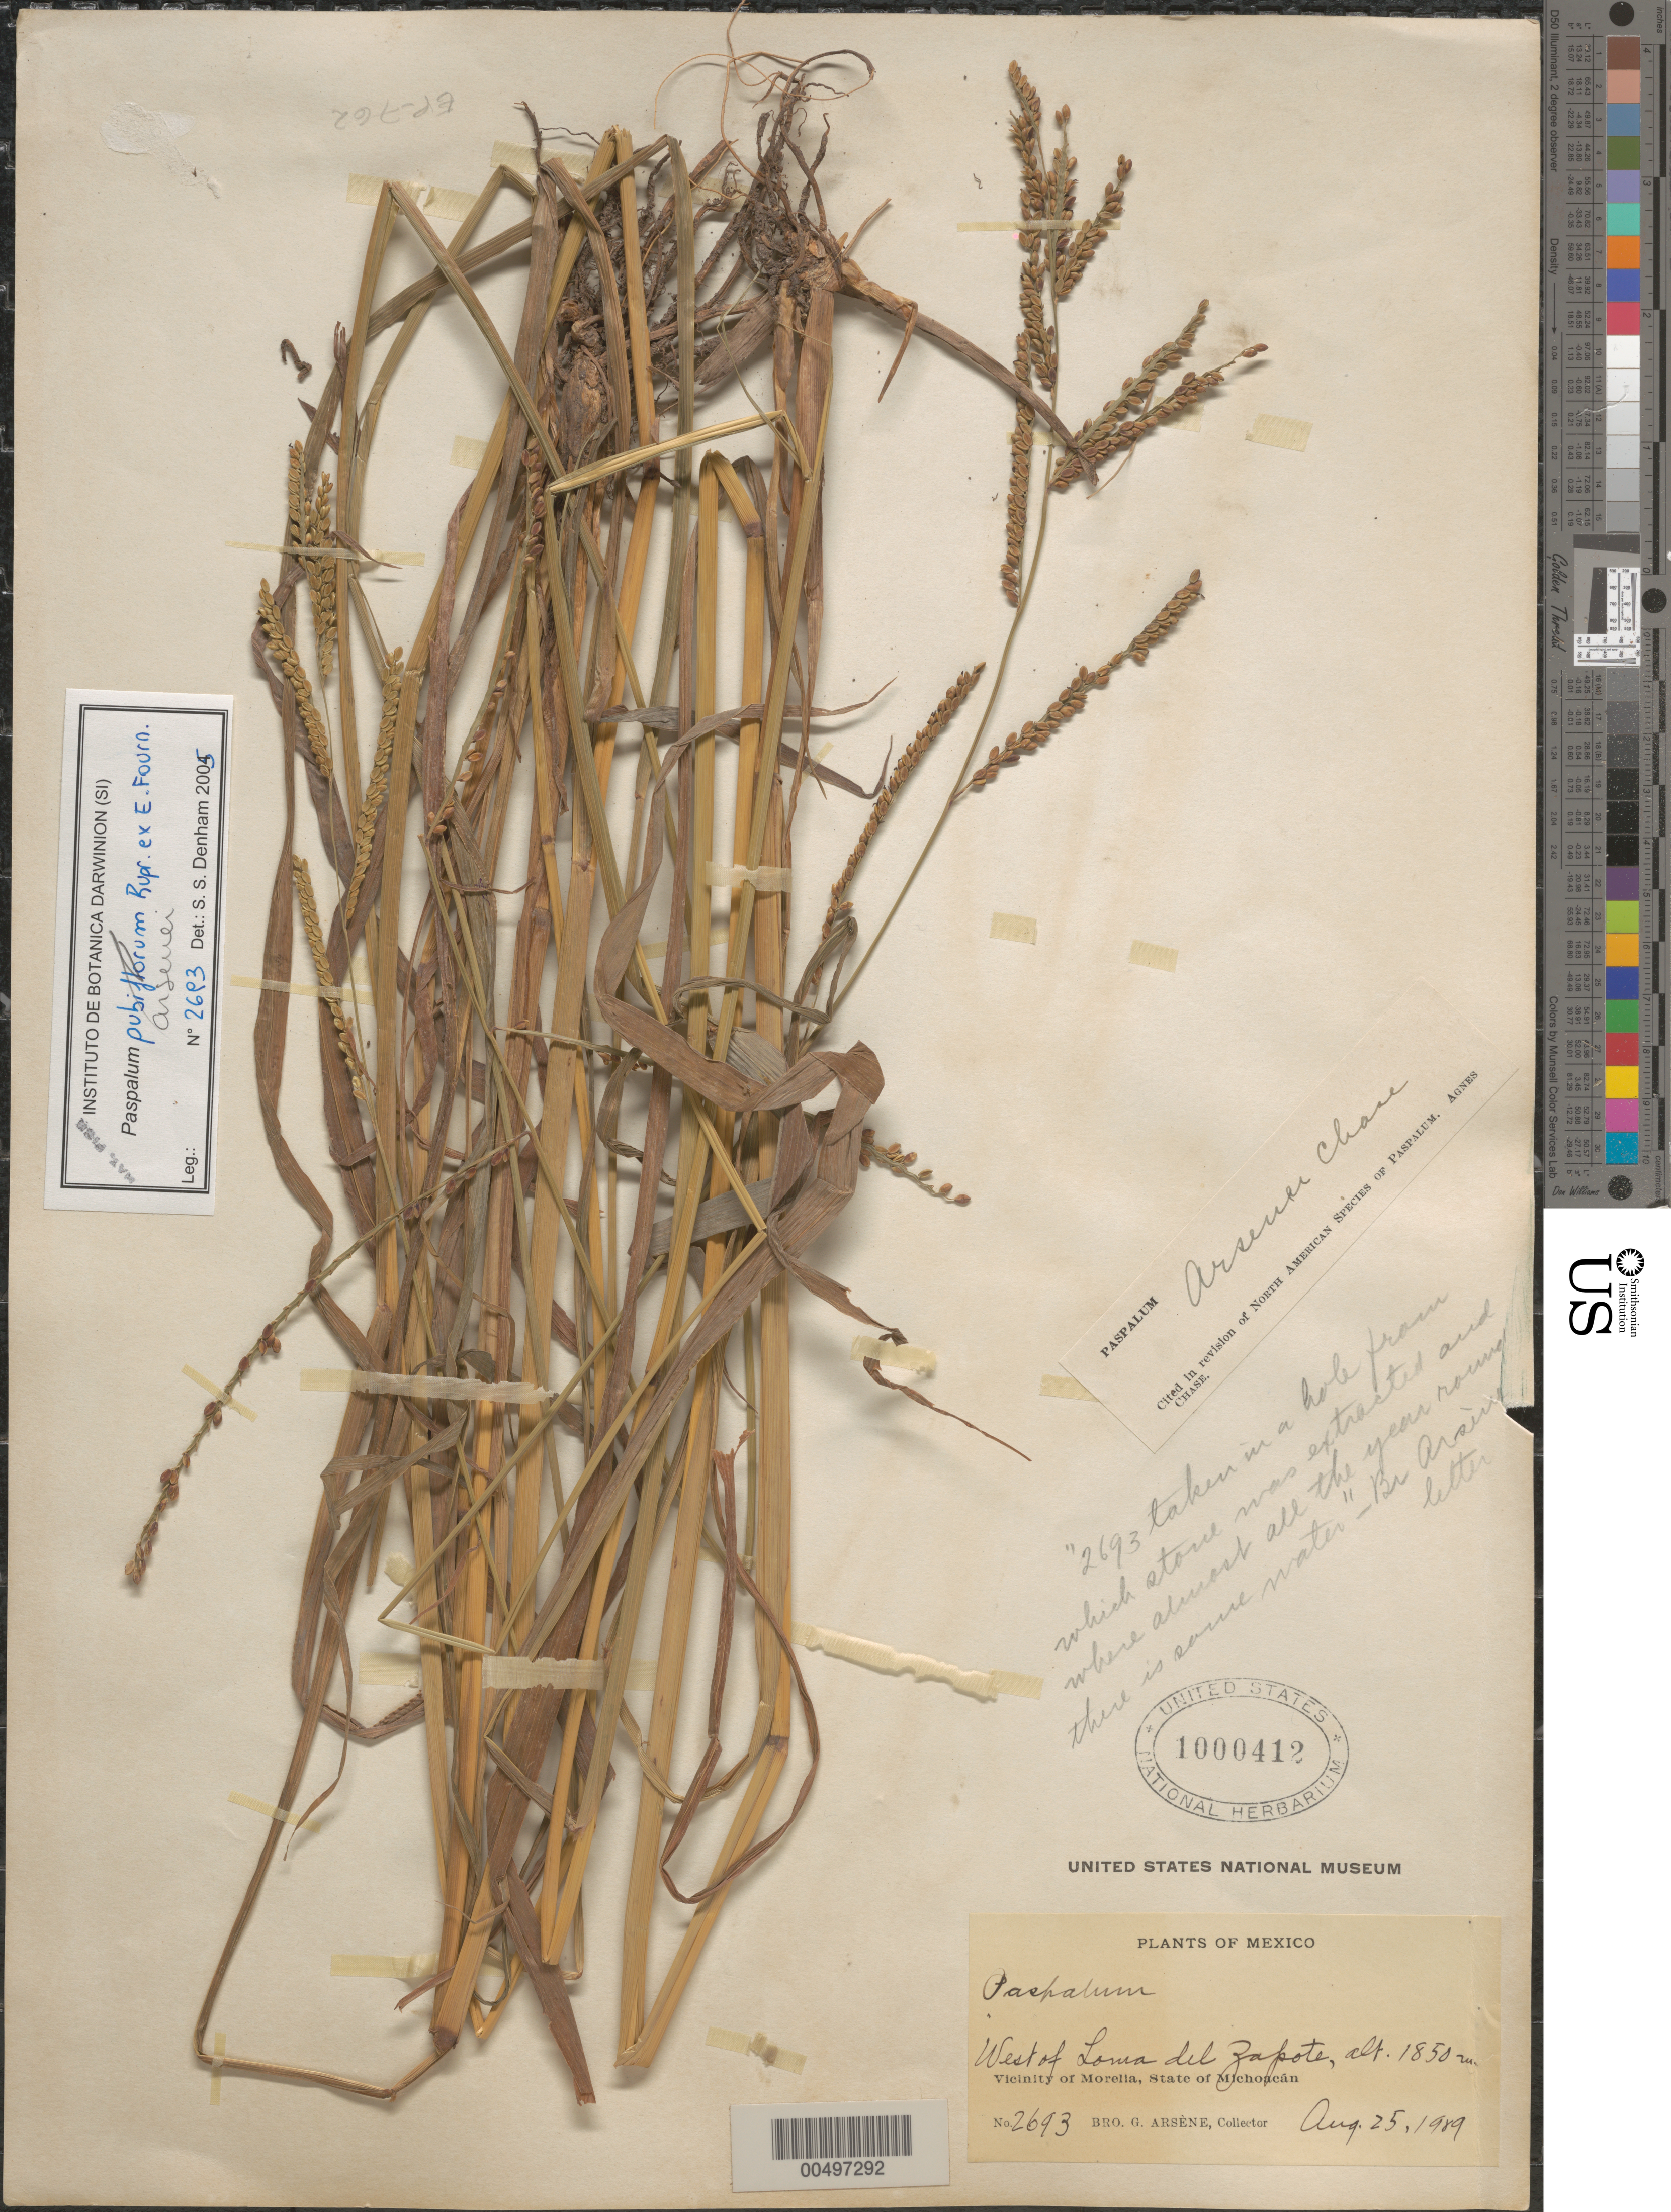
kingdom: Plantae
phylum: Tracheophyta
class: Liliopsida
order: Poales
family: Poaceae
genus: Paspalum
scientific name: Paspalum arsenei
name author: Chase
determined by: Chase, [M.] Agnes, (US)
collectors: Bro. G. Arsène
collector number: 2693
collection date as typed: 25 Aug 1909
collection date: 1909-08-25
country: Mexico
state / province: Michoacán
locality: W of Loma del Zapote, vicinity of Morelia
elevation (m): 1850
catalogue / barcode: US 1000412